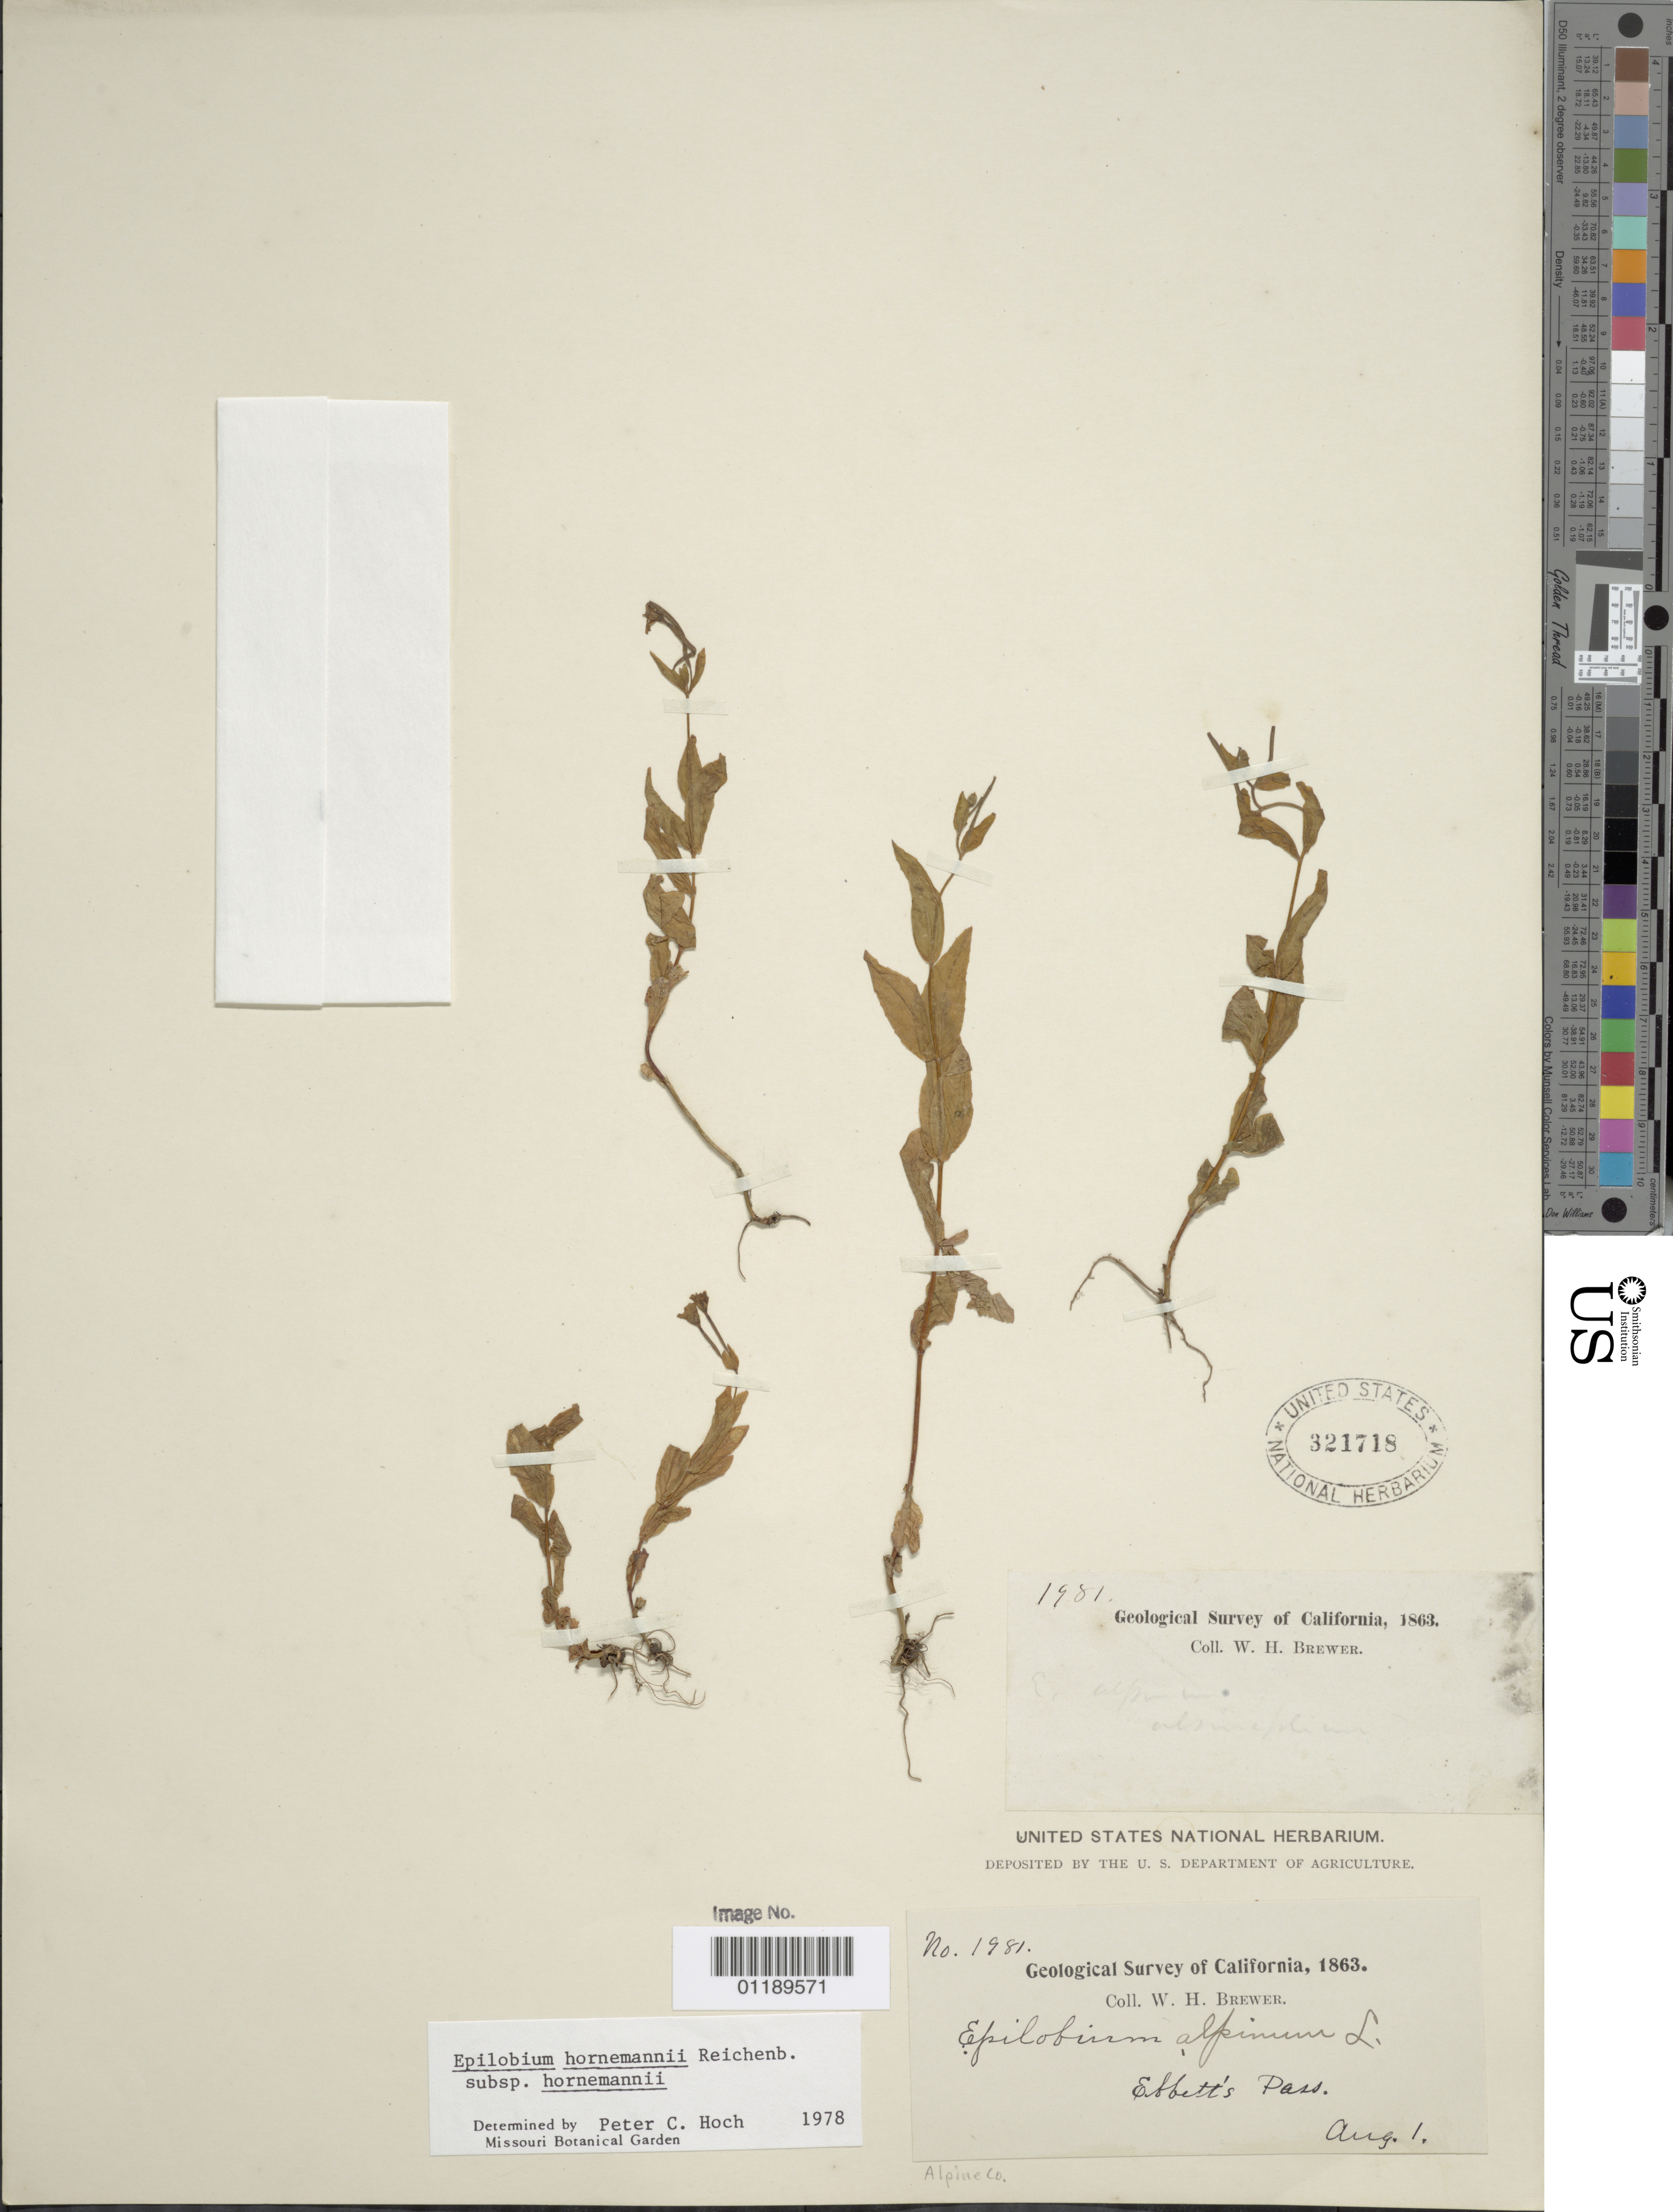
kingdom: Plantae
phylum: Tracheophyta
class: Magnoliopsida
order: Myrtales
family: Onagraceae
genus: Epilobium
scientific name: Epilobium hornemannii subsp. hornemannii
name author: Rchb.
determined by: Hoch, P. C.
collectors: W. H. Brewer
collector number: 1981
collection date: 1863-08-01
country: United States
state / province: California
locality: Ebbett's Pass.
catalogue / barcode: US 321718